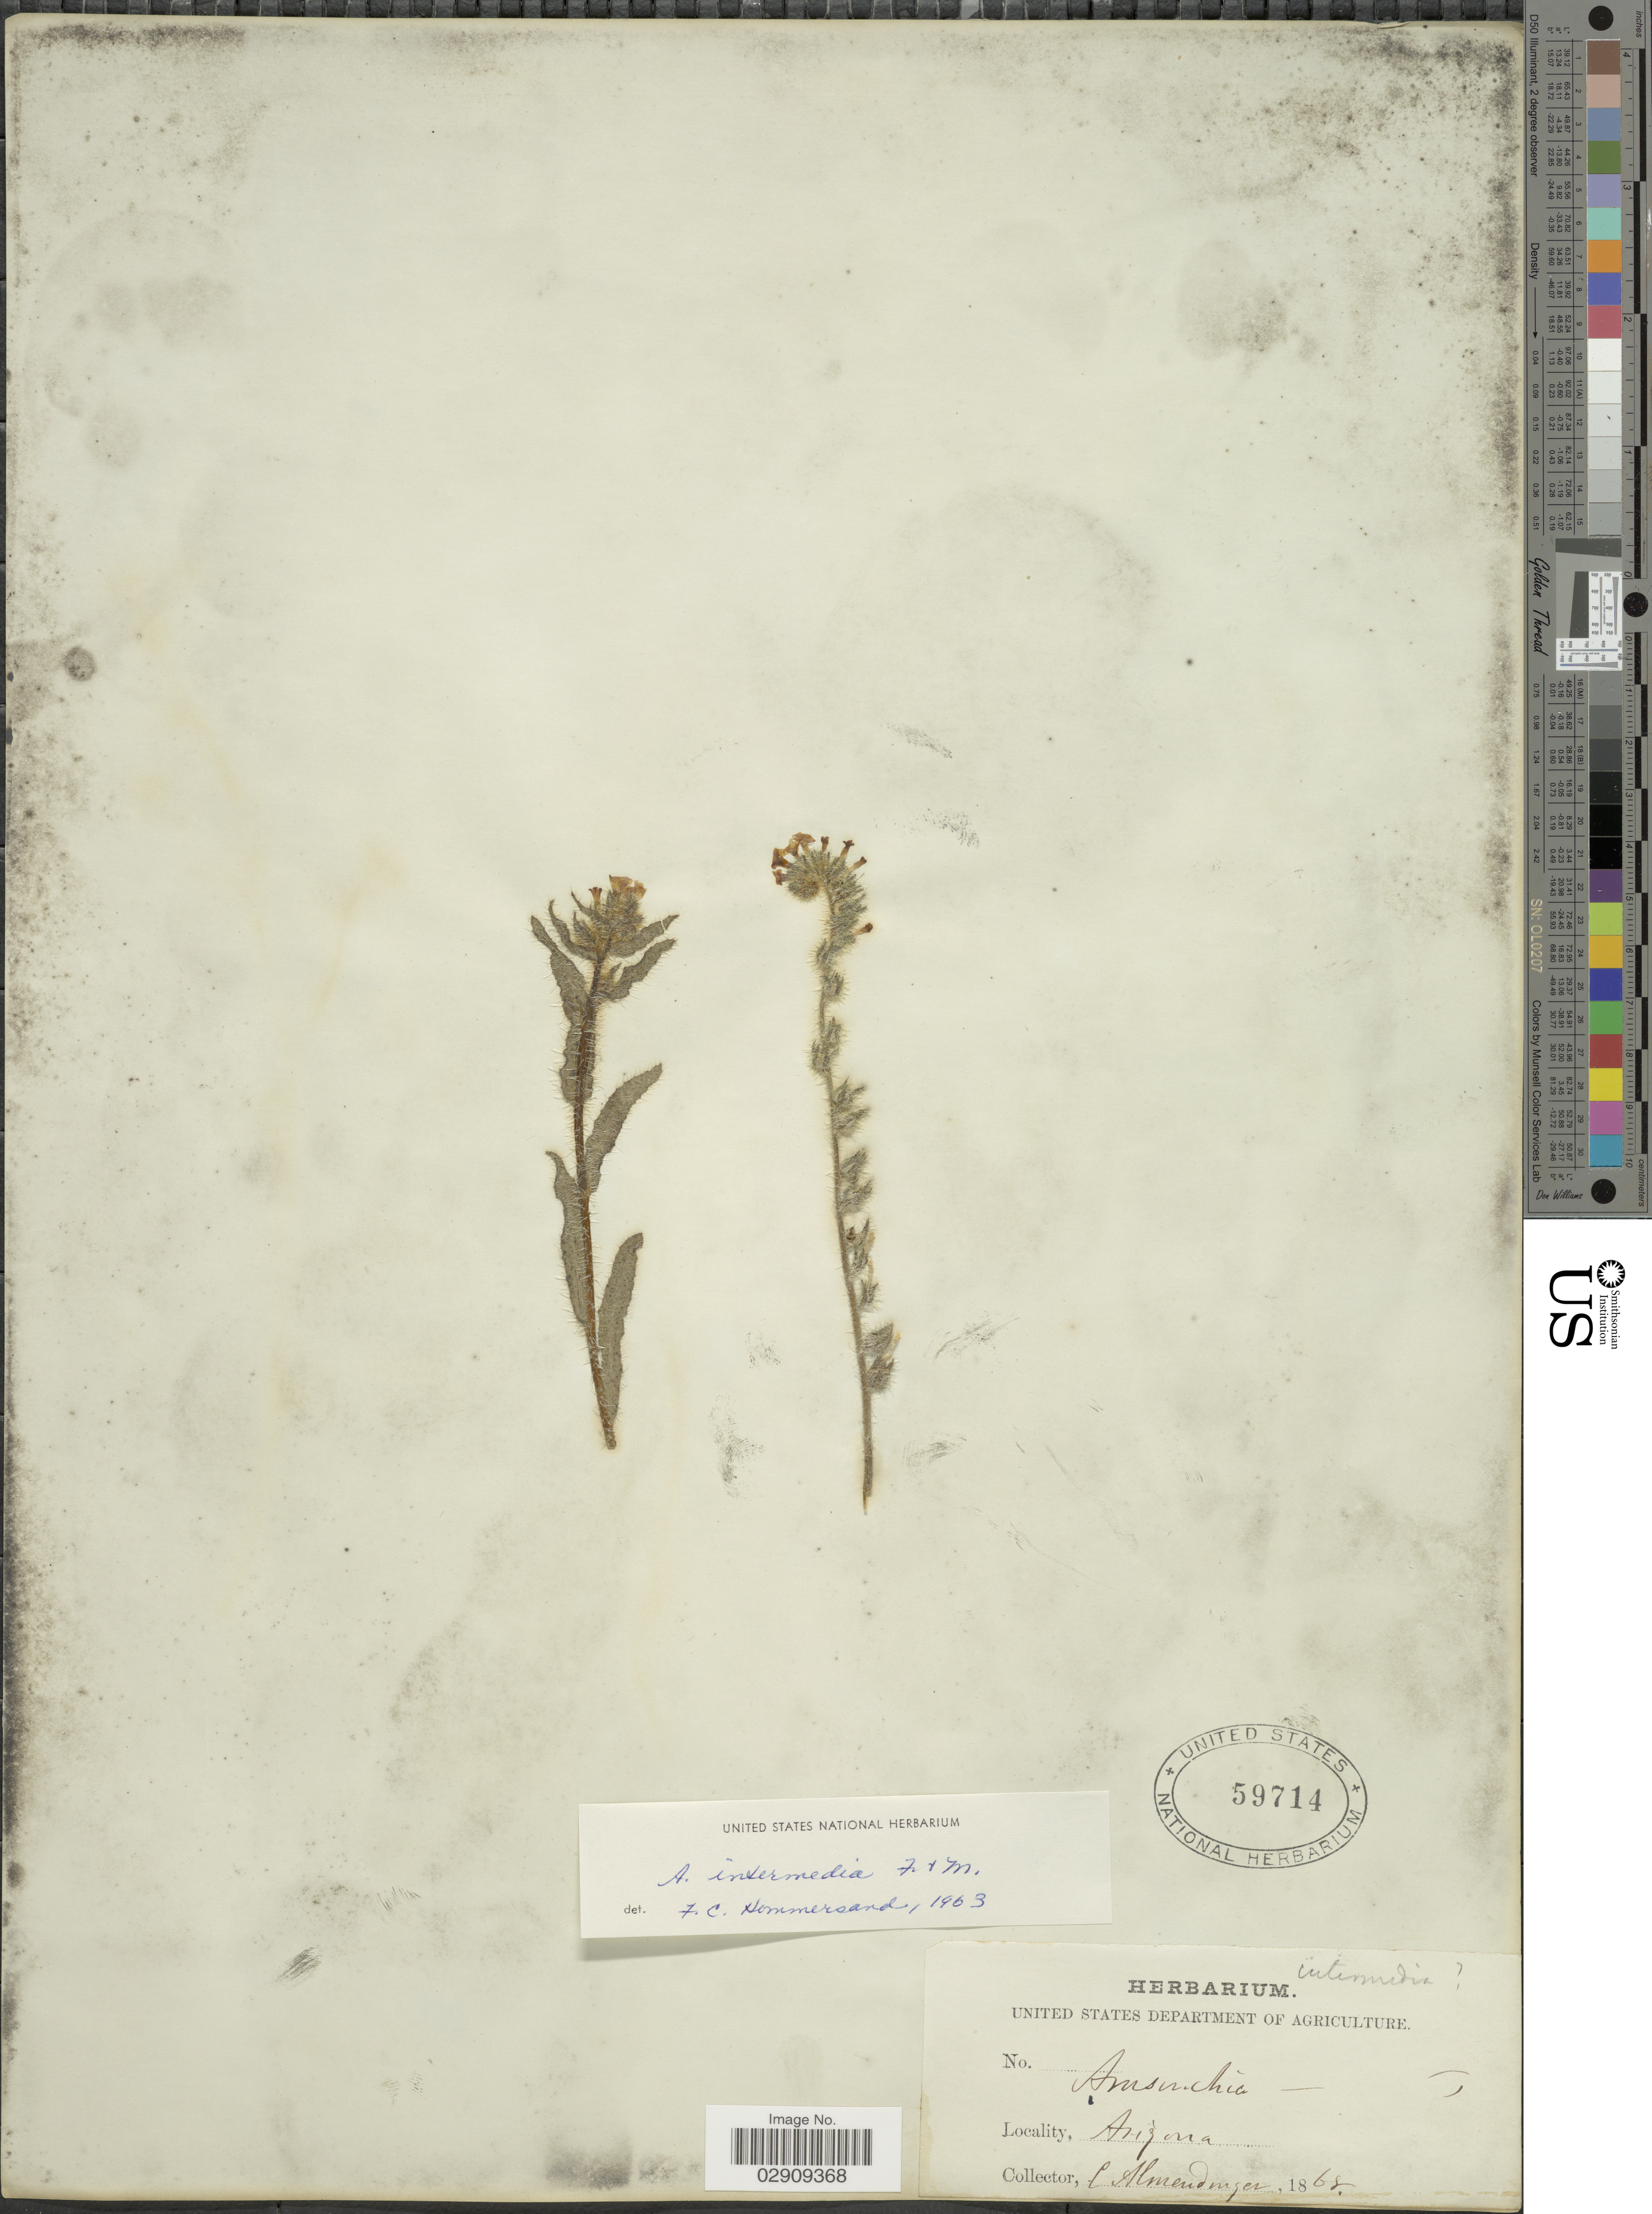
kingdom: Plantae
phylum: Tracheophyta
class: Magnoliopsida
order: Boraginales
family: Boraginaceae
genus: Amsinckia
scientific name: Amsinckia menziesii var. intermedia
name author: (Fisch. & C.A. Mey.) Ganders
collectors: C. Almendinger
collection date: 1868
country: United States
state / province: Arizona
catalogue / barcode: US 59714